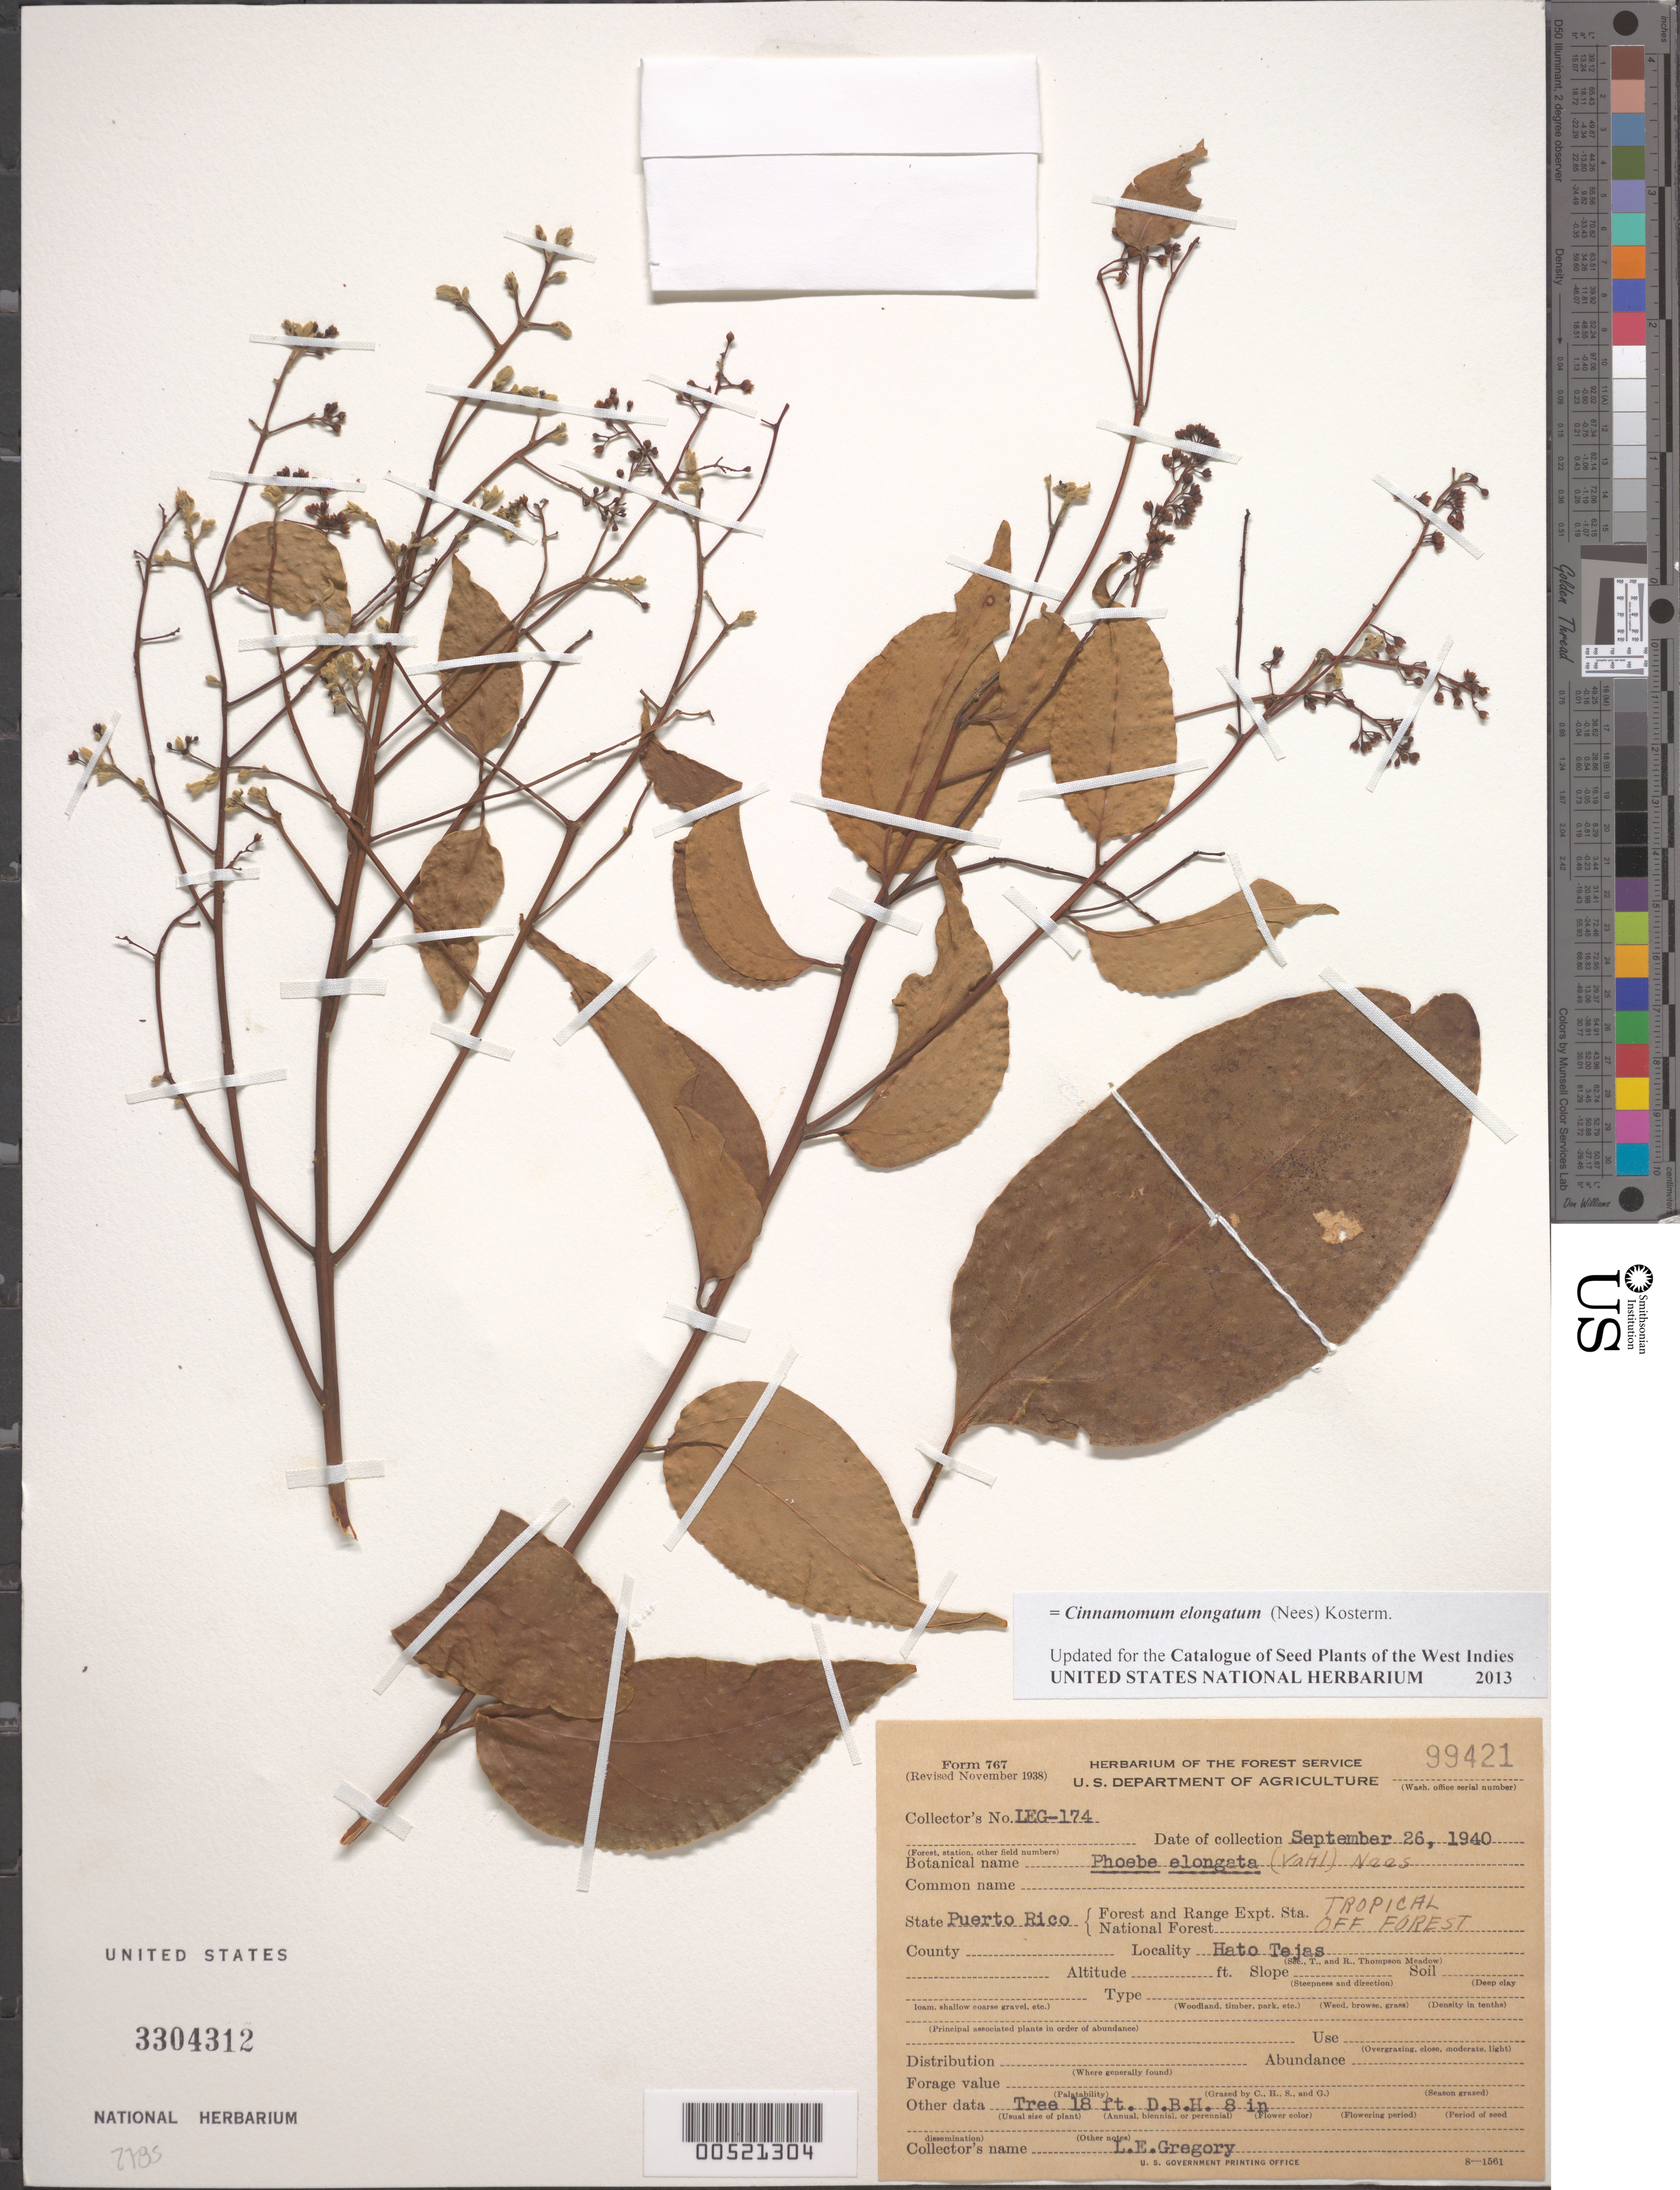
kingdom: Plantae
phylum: Tracheophyta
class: Magnoliopsida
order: Laurales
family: Lauraceae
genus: Cinnamomum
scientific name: Cinnamomum elongatum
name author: (Nees) Kosterm.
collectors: L. E. Gregory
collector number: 174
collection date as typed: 26 Sep 1940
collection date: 1940-09-26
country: Puerto Rico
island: Greater Antilles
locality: Hato Tejas.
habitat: Tropical OFF forest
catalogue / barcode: US 3304312